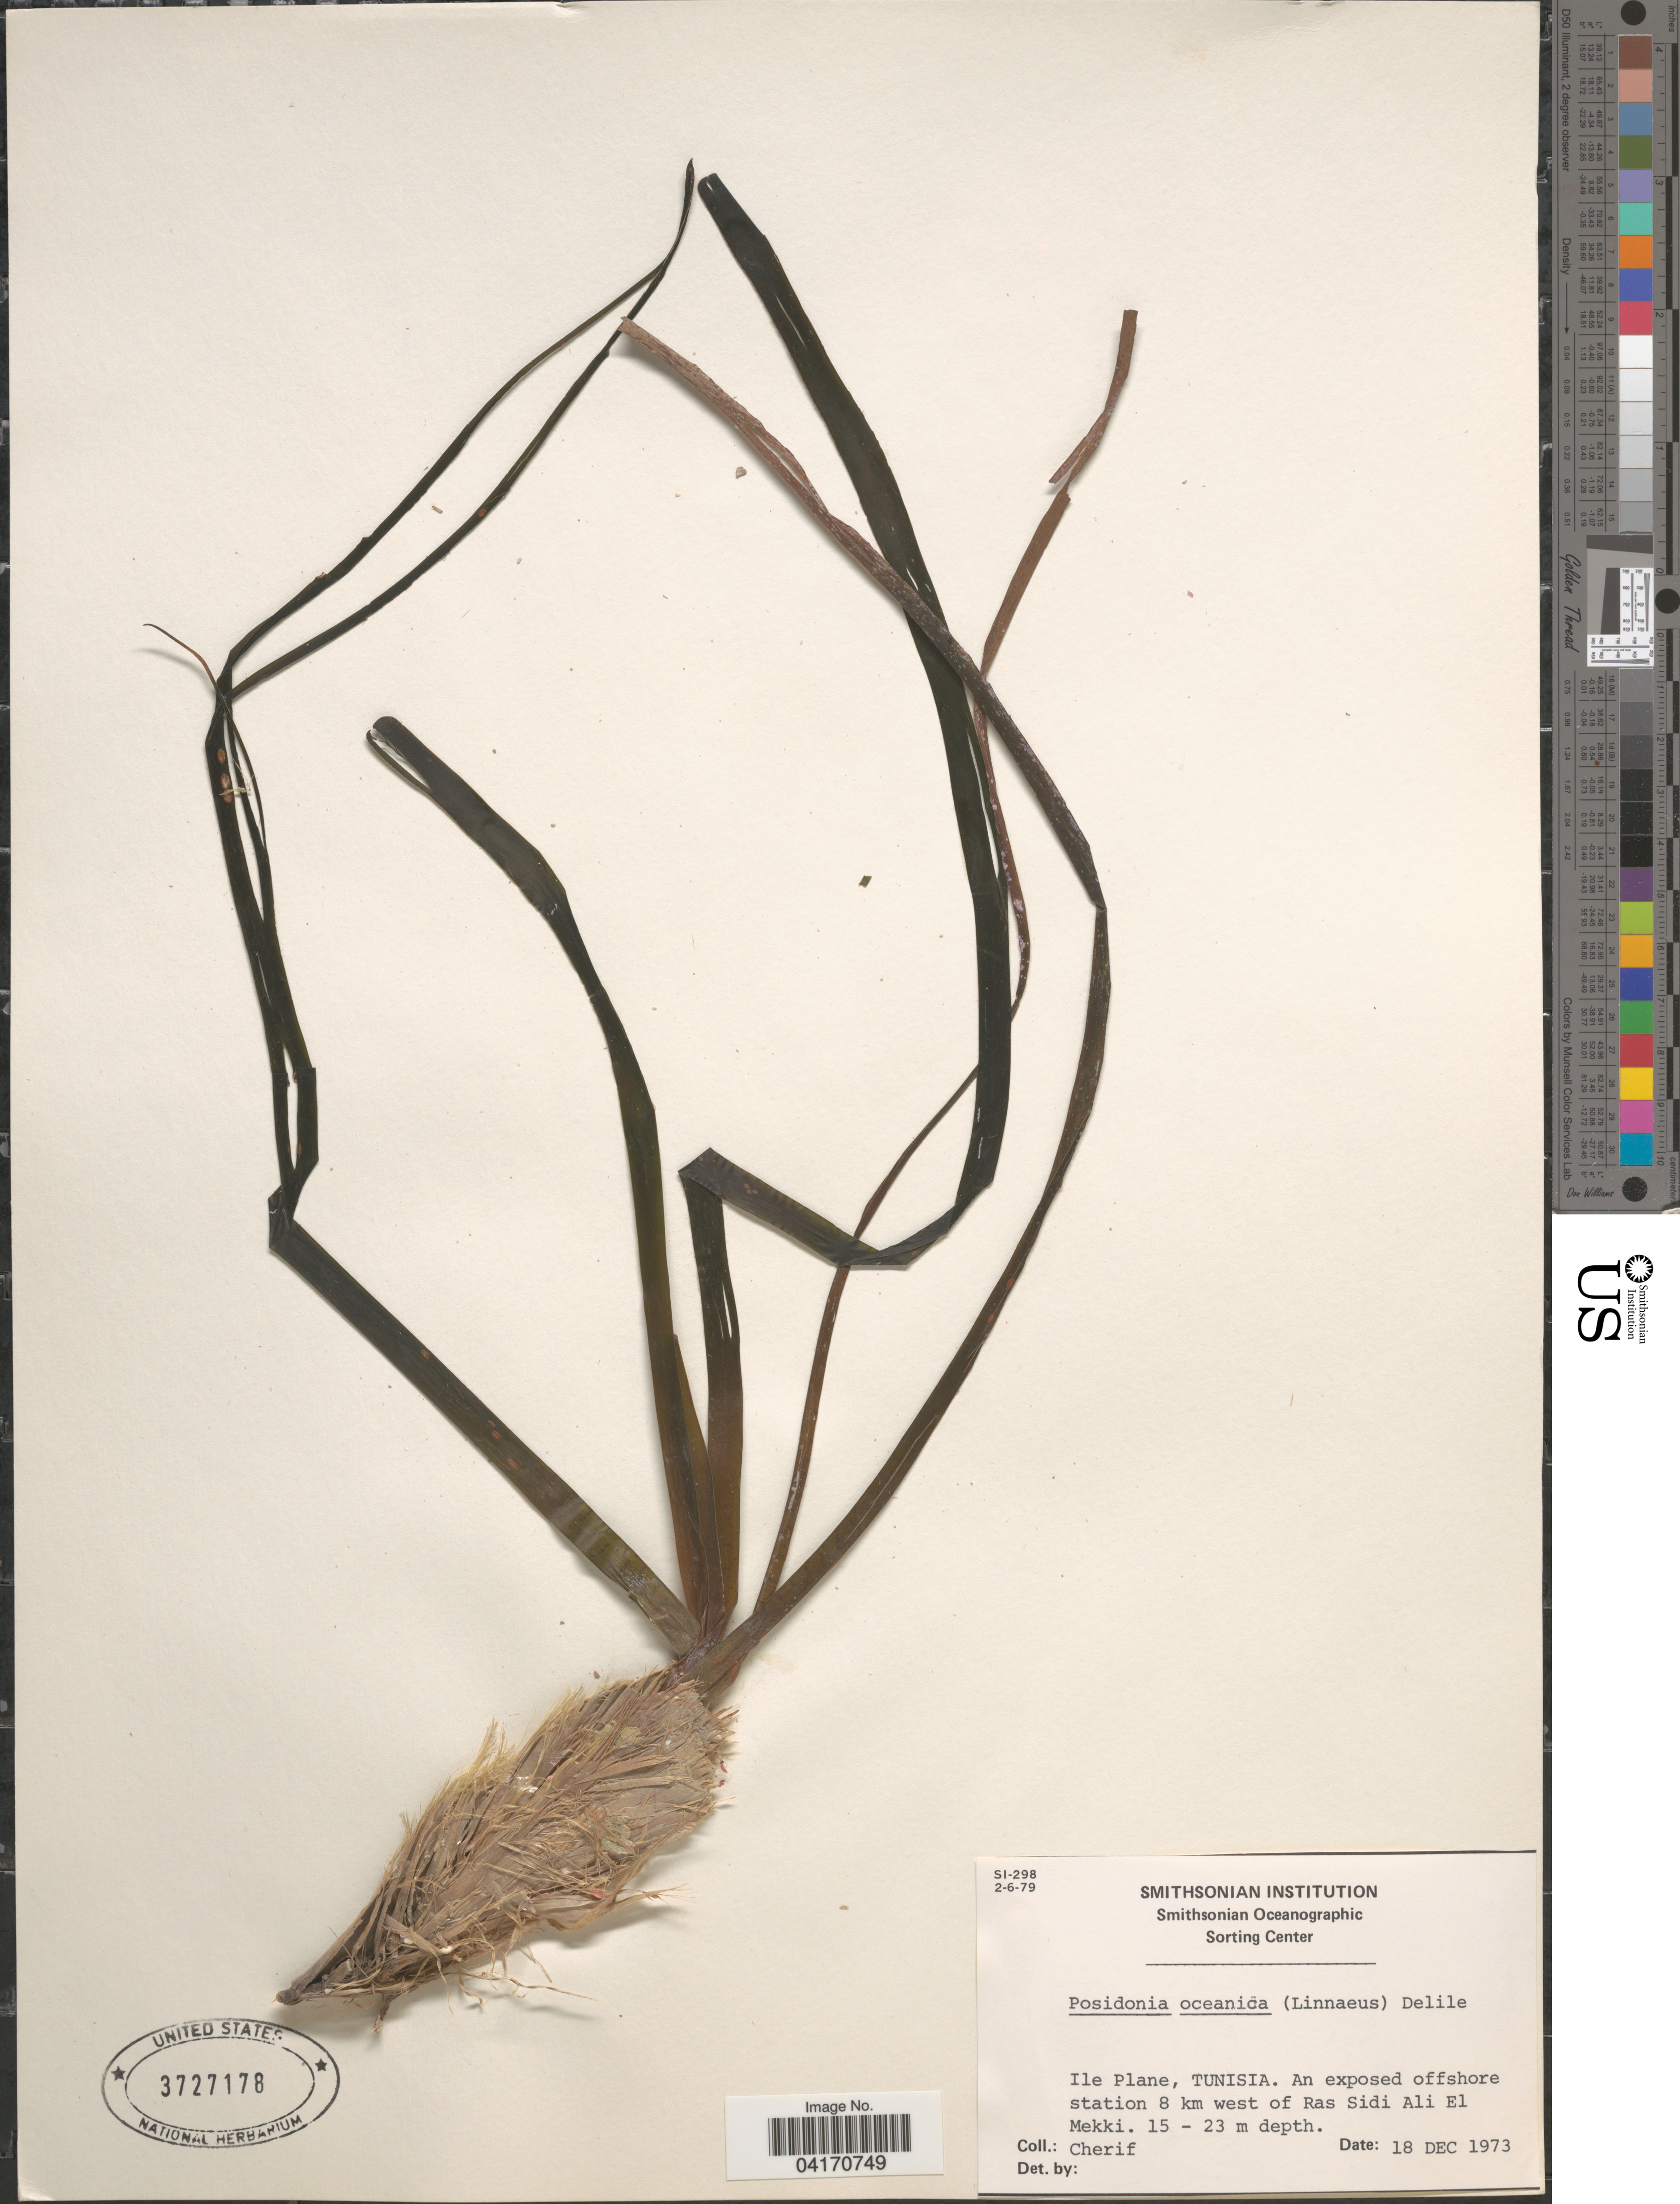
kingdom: Plantae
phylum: Tracheophyta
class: Liliopsida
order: Alismatales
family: Posidoniaceae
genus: Posidonia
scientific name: Posidonia oceanica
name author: (L.) Delile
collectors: -. Cherif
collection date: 1973-12-18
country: Tunisia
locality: Ile Plane. An exposed offshore station 8 km west of Ras Sidi Ali El Mekki.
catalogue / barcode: US 3727178